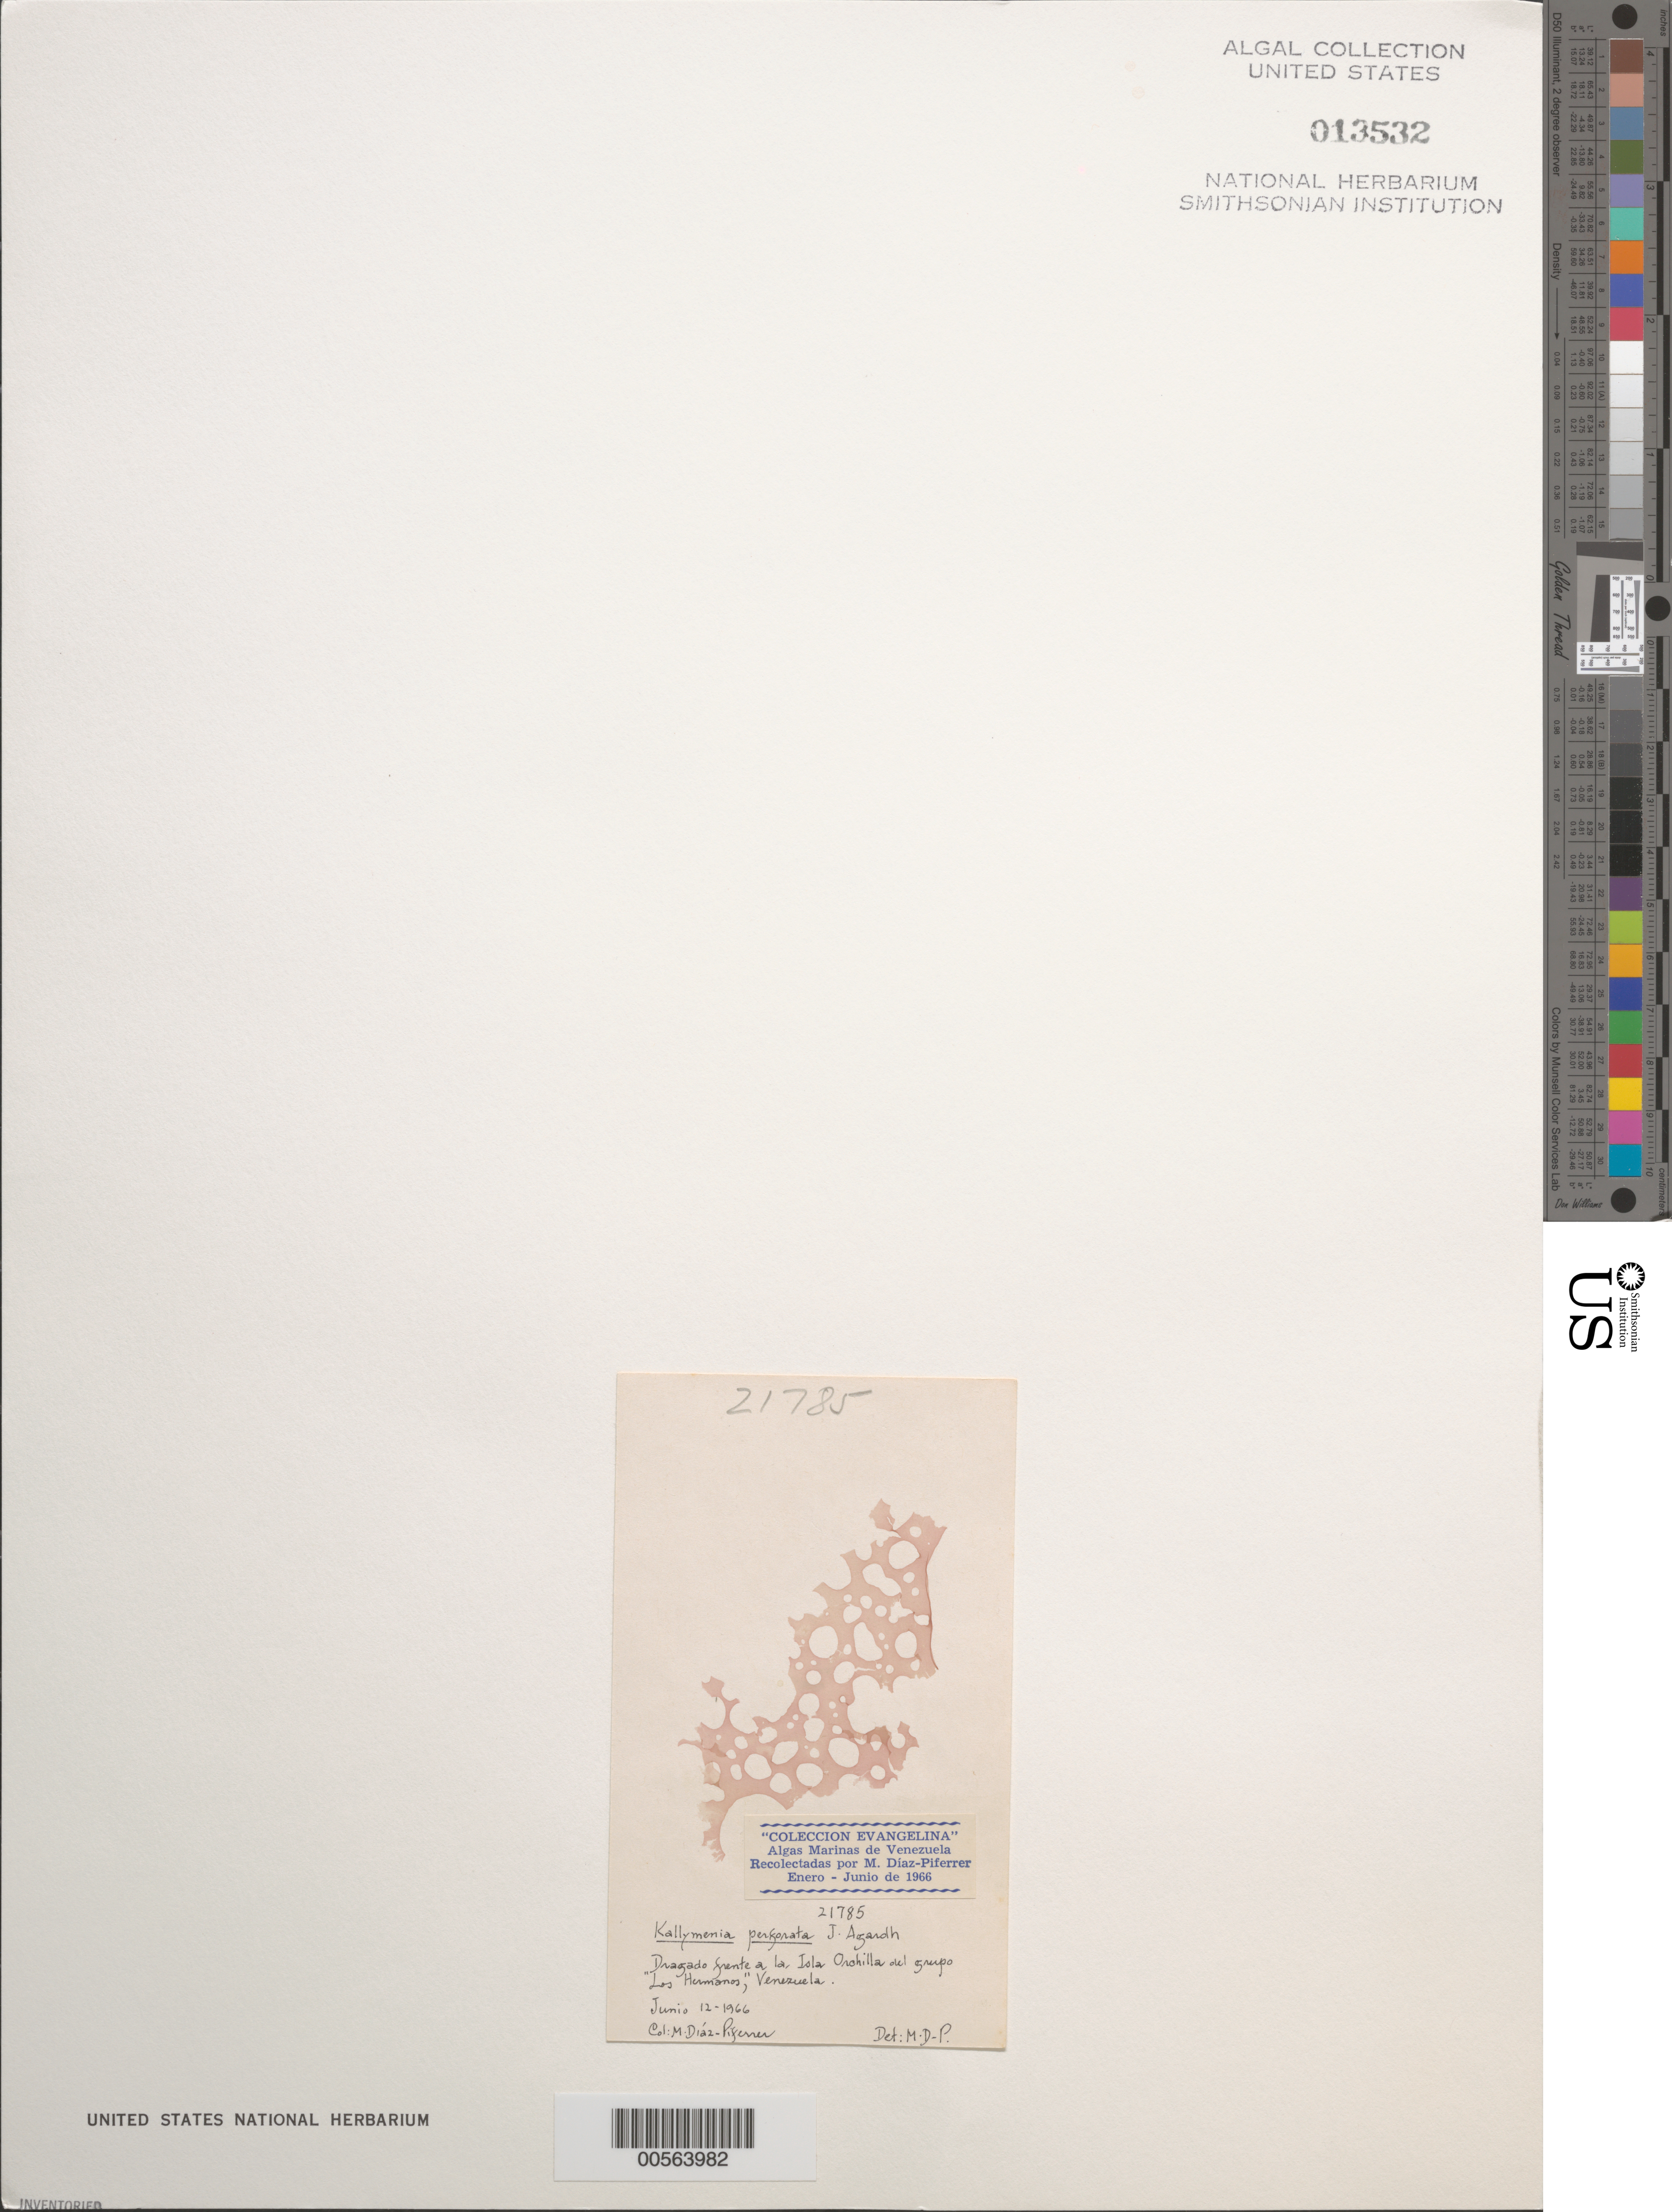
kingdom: Plantae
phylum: Rhodophyta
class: Florideophyceae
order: Gigartinales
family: Kallymeniaceae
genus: Kallymenia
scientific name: Kallymenia perforata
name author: J. Agardh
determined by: Diaz-Piferrer, M.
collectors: M. Diaz-Piferrer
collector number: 21785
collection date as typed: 12 Jun 1966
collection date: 1966-06-12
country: Venezuela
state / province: Dependencias Federales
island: Isla La Orquilla [Isla Orchilla]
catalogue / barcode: US 13532